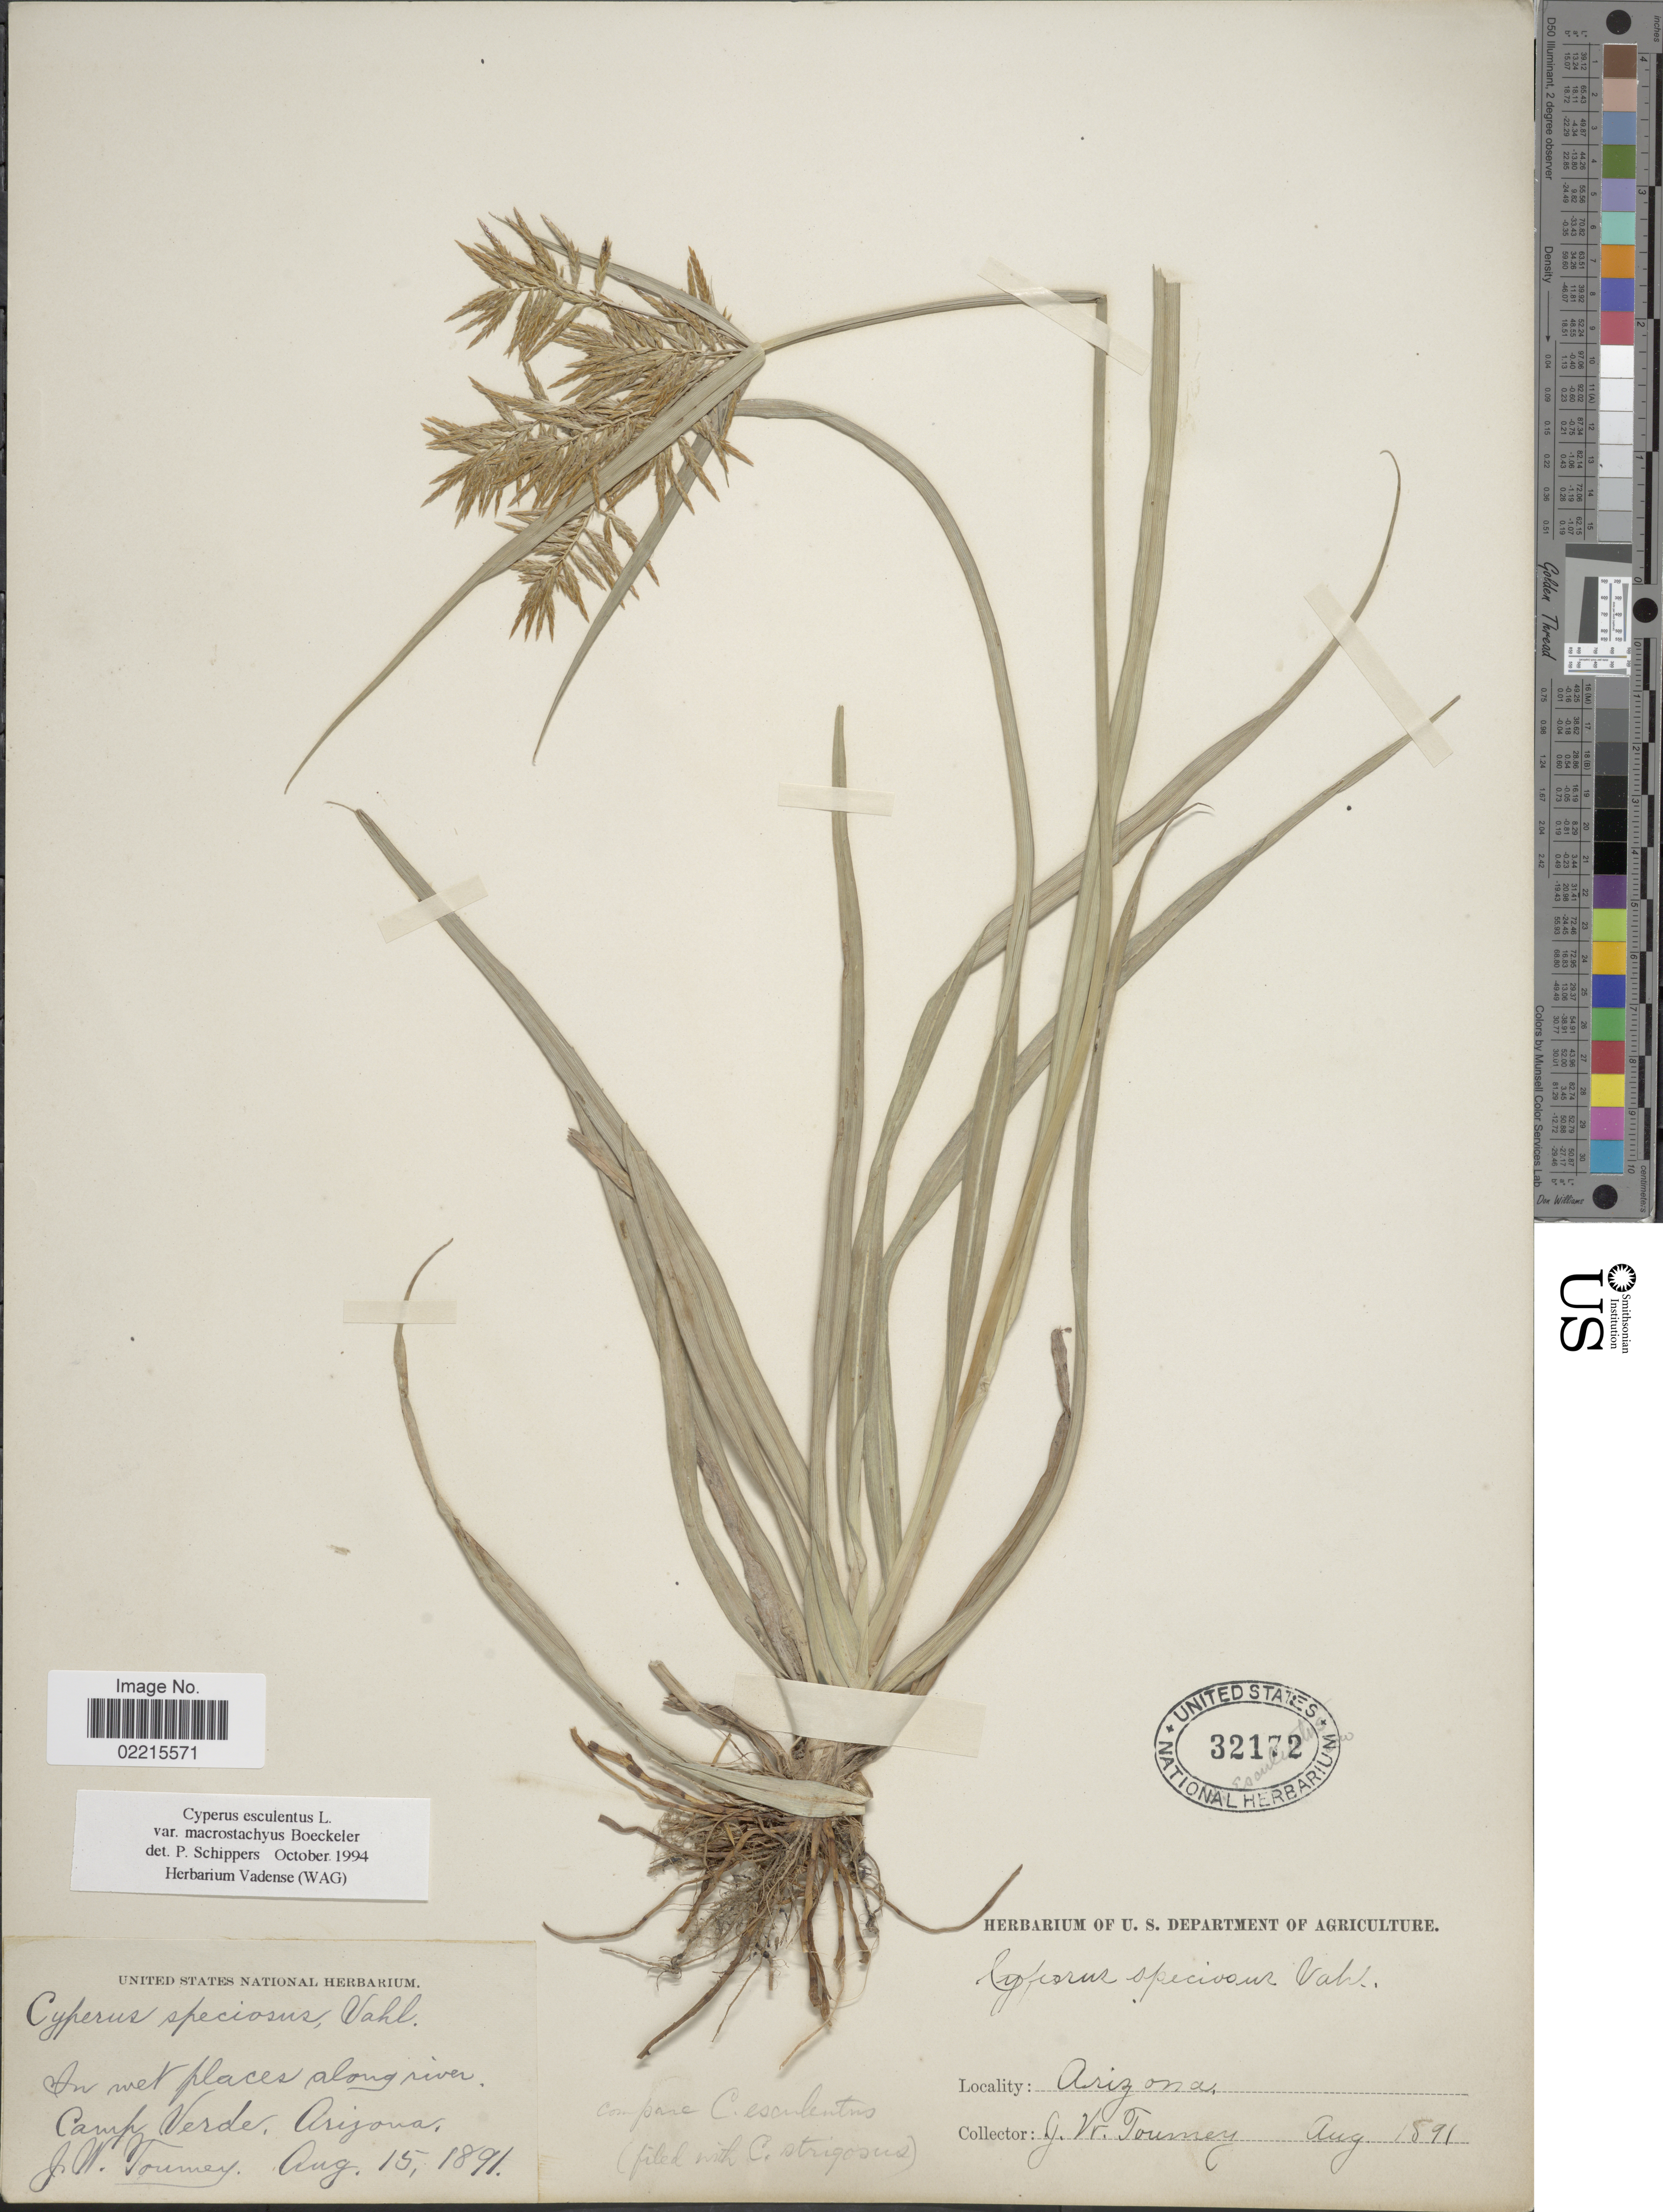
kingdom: Plantae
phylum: Tracheophyta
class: Liliopsida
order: Poales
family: Cyperaceae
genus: Cyperus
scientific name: Cyperus esculentus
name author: L.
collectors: J. Tourney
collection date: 1891-08-15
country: United States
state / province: Arizona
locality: In wet places along river Camp Verde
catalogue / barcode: US 32172